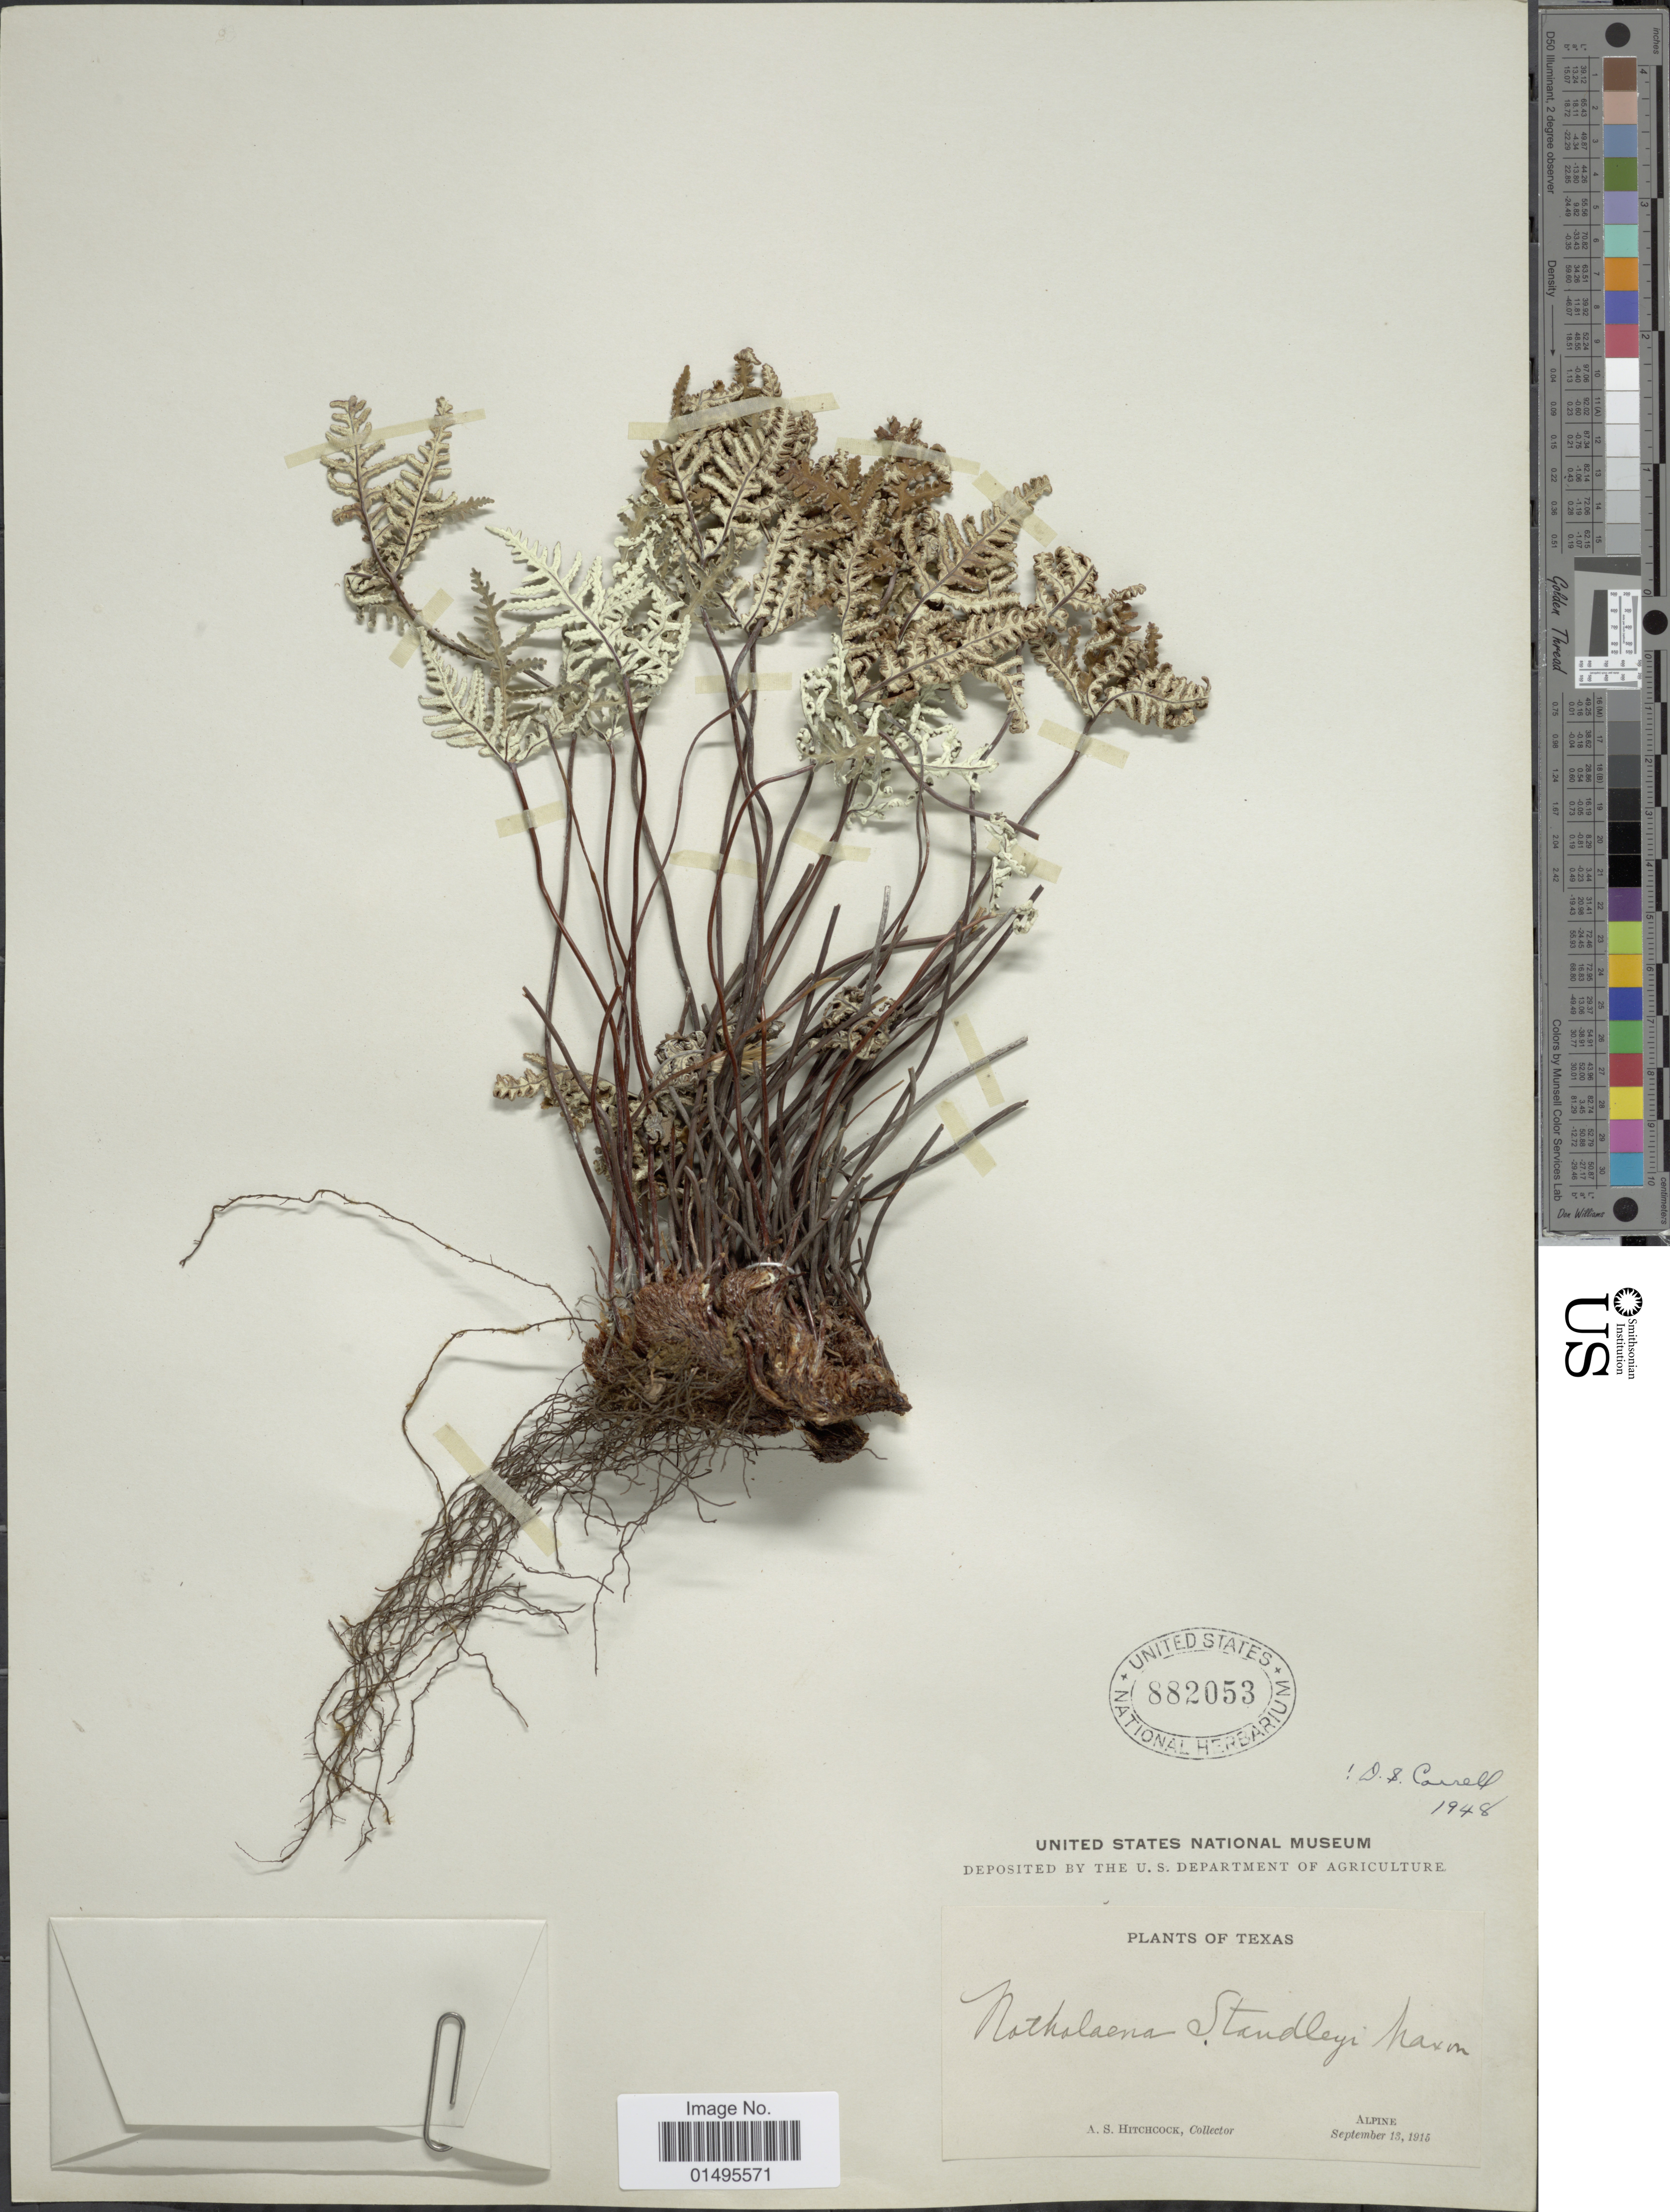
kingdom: Plantae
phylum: Tracheophyta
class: Polypodiopsida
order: Polypodiales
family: Pteridaceae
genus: Notholaena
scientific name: Notholaena standleyi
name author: Maxon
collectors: A. S. Hitchcock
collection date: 1915-09-13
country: United States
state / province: Texas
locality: Alpine.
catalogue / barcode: US 882053